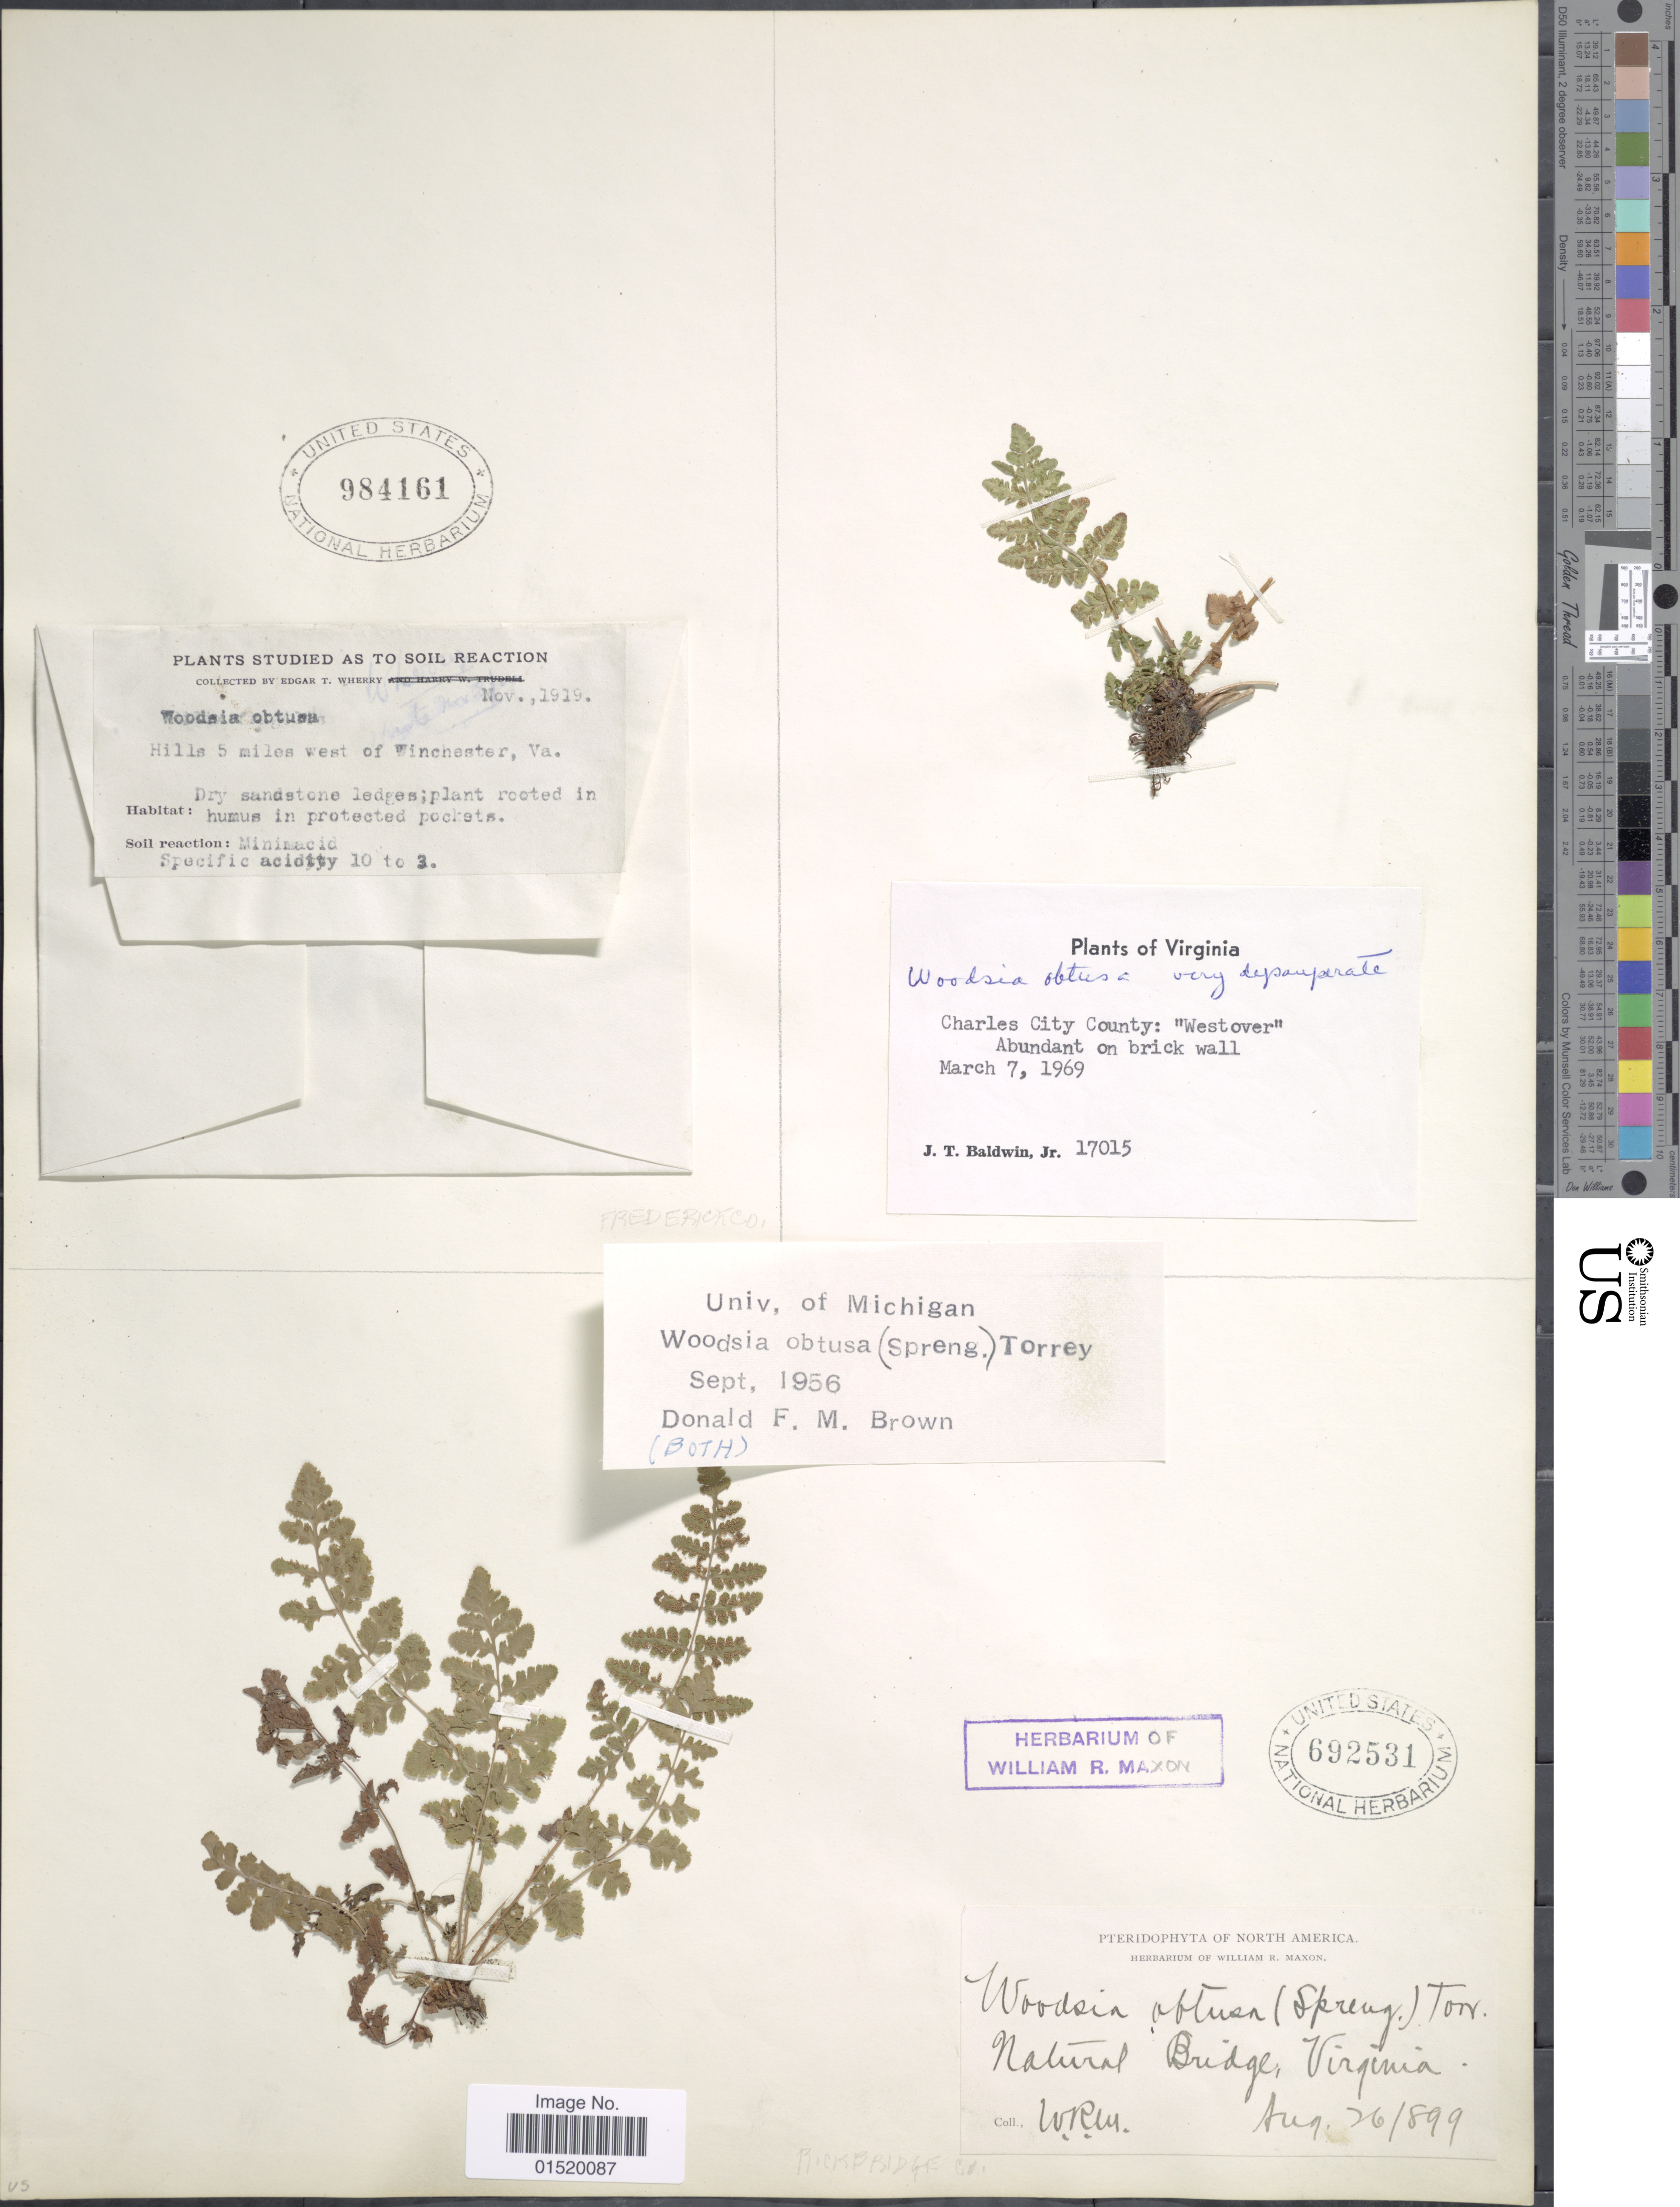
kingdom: Plantae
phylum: Tracheophyta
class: Polypodiopsida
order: Polypodiales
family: Woodsiaceae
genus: Woodsia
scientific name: Woodsia obtusa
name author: (Spreng.) Torr.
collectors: E. T. Wherry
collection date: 1919-11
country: United States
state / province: Virginia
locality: Hills 5 miles west of Winchester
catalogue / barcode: US 984161-2